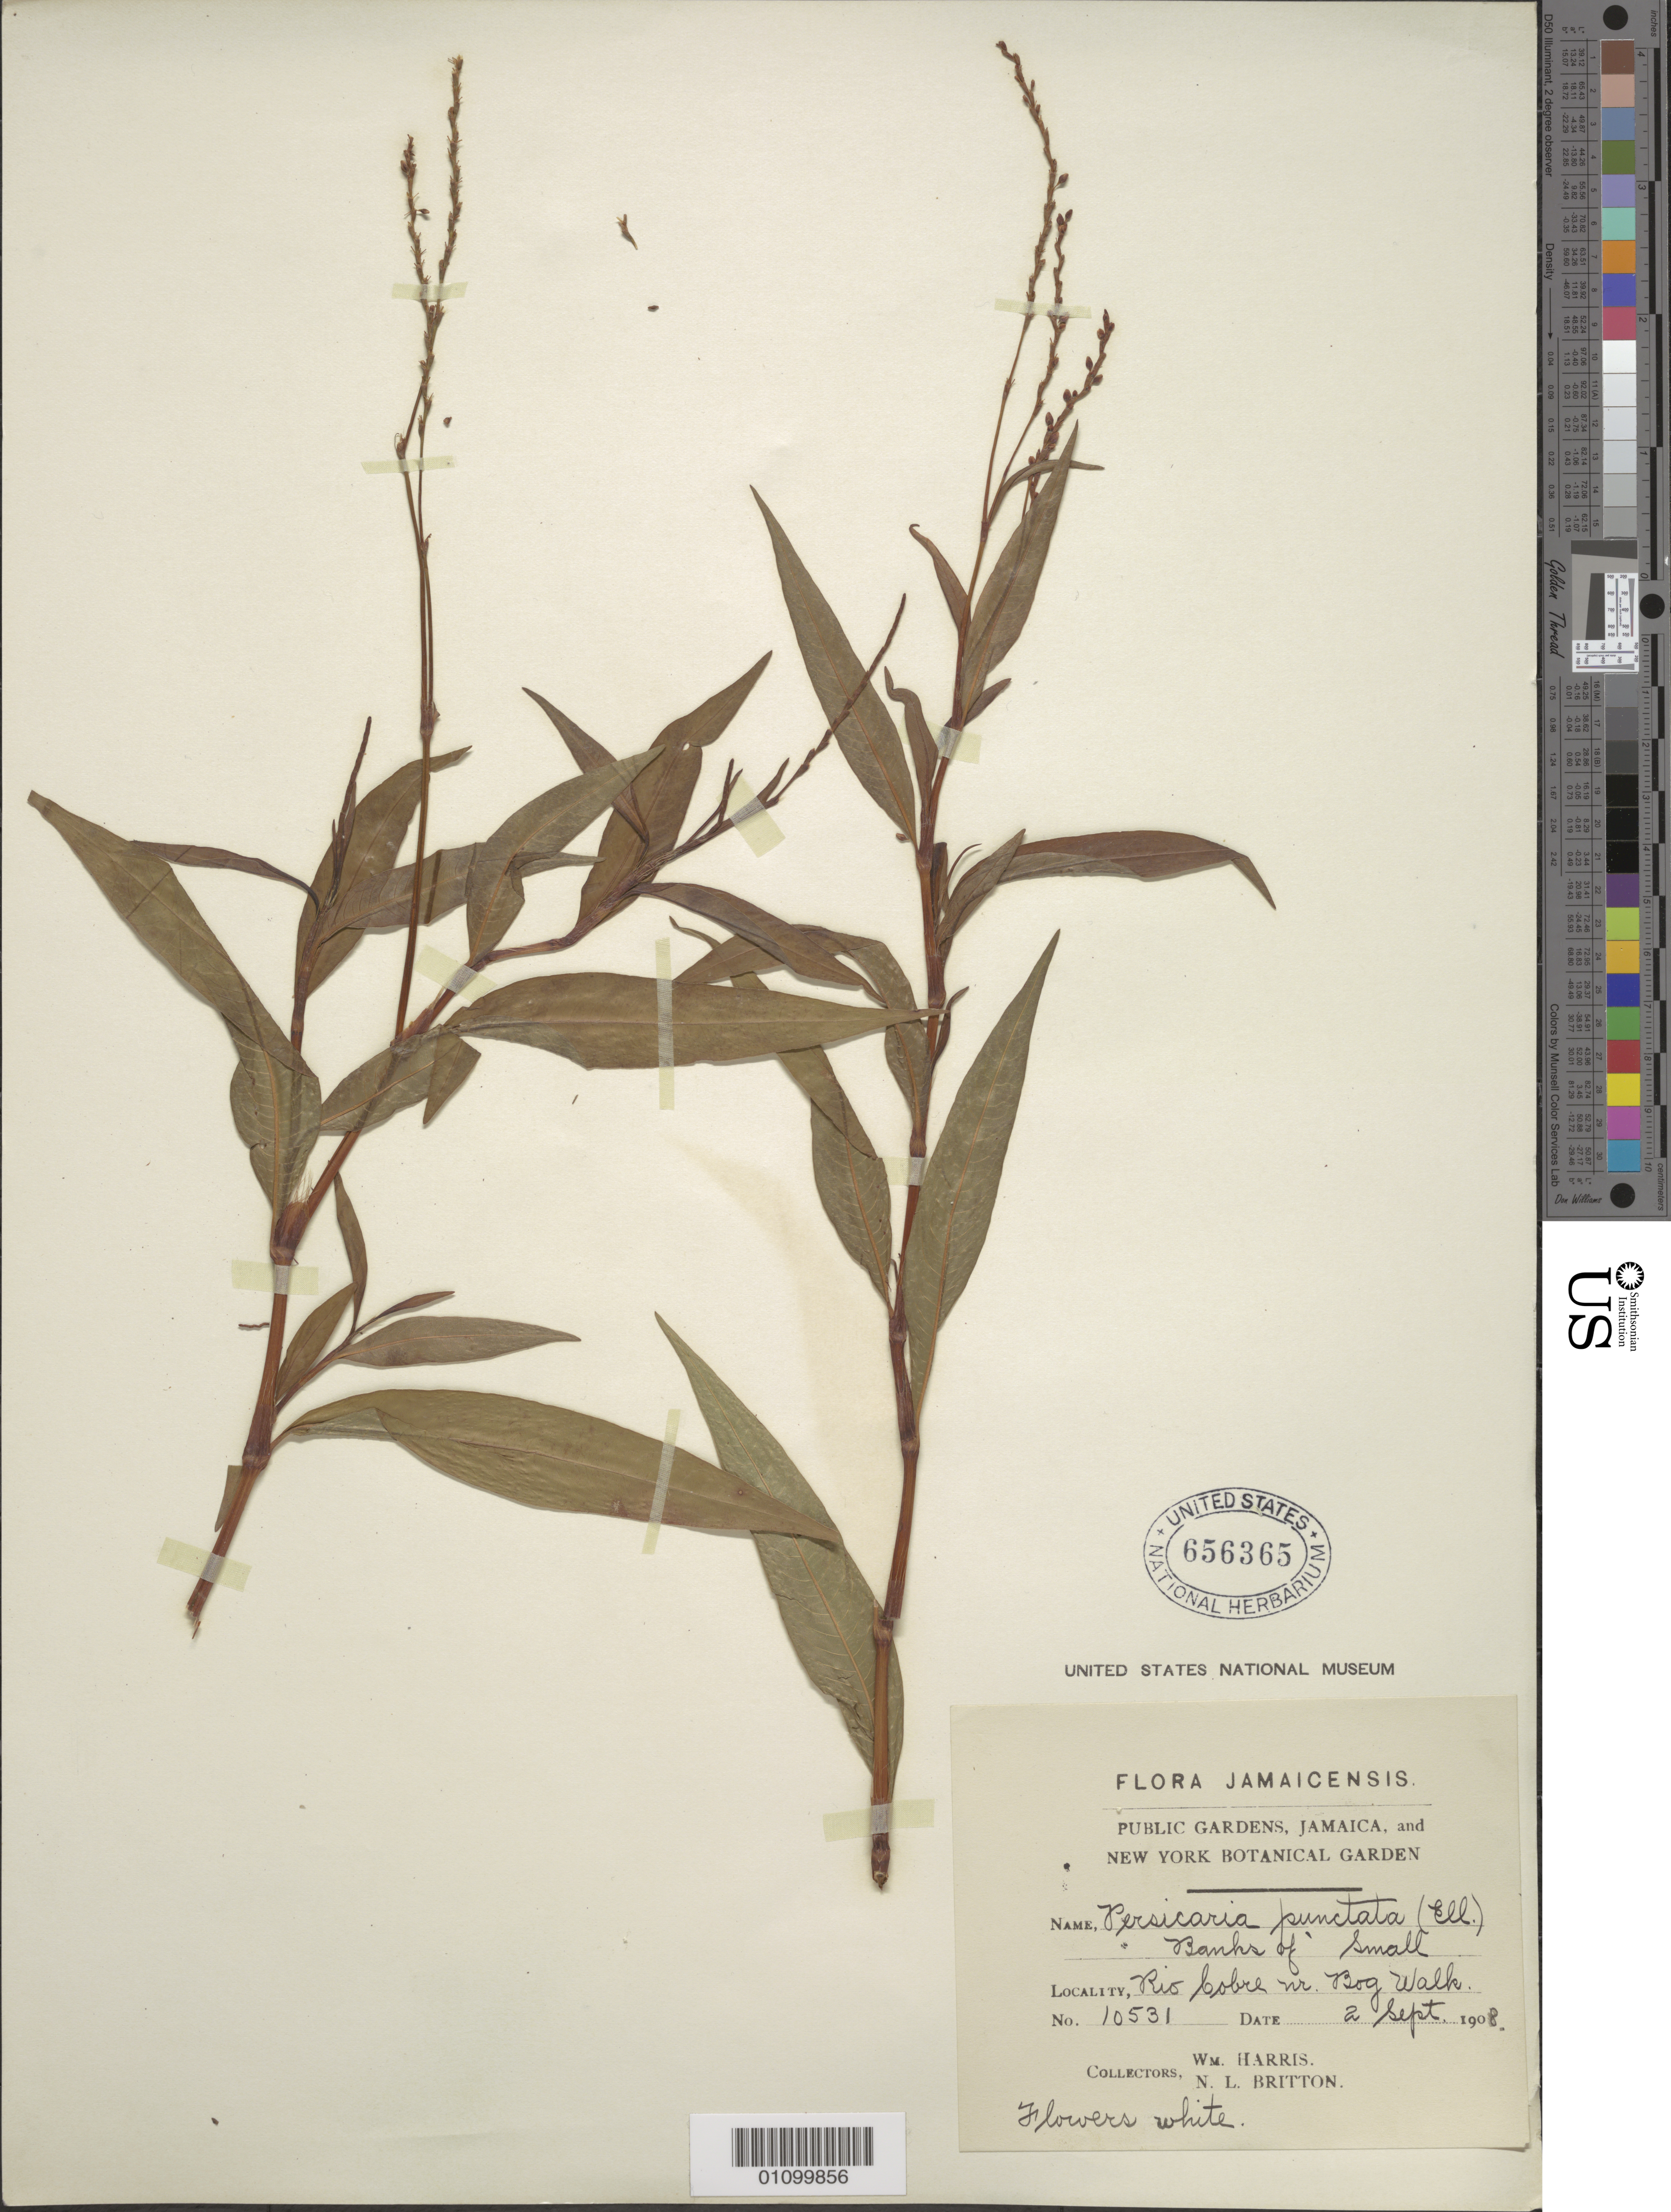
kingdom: Plantae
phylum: Tracheophyta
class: Magnoliopsida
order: Caryophyllales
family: Polygonaceae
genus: Polygonum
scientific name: Polygonum punctatum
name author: Elliott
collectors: W. H. Harris & N. Britton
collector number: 10531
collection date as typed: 02 Sep 1908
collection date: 1908-09-02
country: Jamaica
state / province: Saint Catherine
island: Jamaica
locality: Banks of Small, Rio Cobre near Bog Walk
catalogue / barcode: US 656365